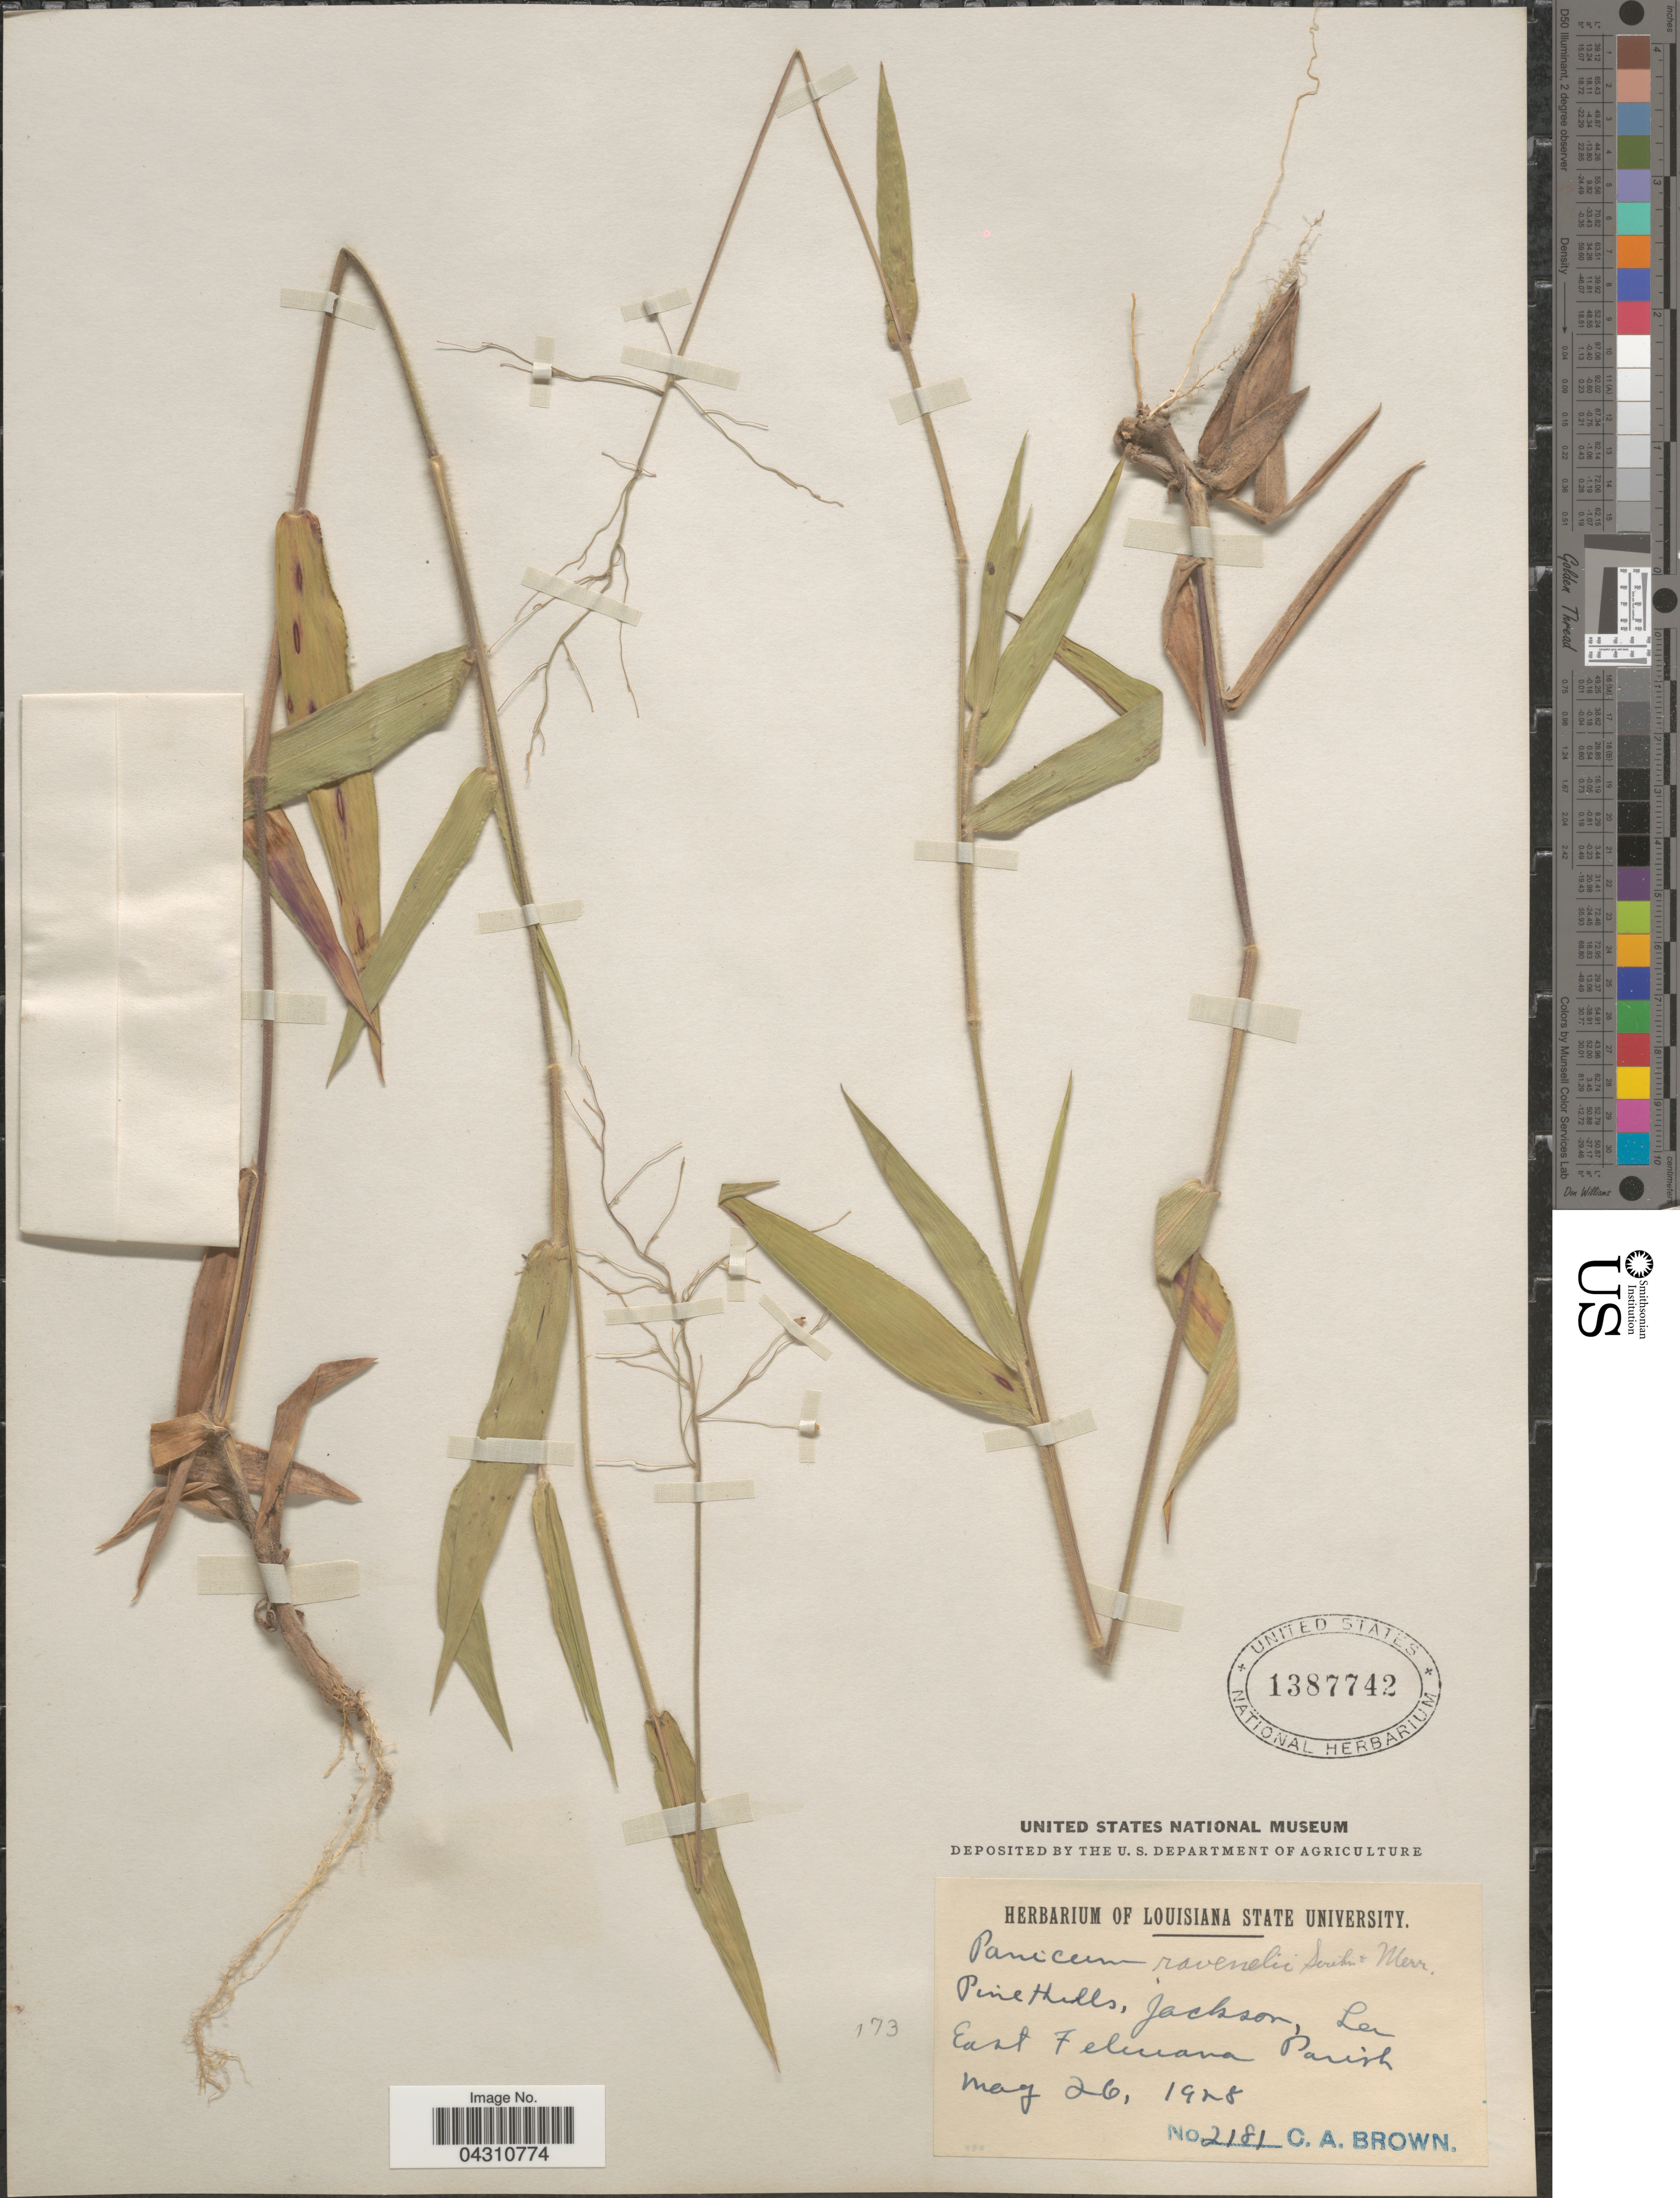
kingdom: Plantae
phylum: Tracheophyta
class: Liliopsida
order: Poales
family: Poaceae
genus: Dichanthelium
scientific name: Dichanthelium ravenelii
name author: (Scribn. & Merr.) Gould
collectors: C. A. Brown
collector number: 2181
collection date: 1928-05-26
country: United States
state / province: Louisiana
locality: Pine Hills, Jackson. East Feliciana Parish.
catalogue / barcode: US 1387742